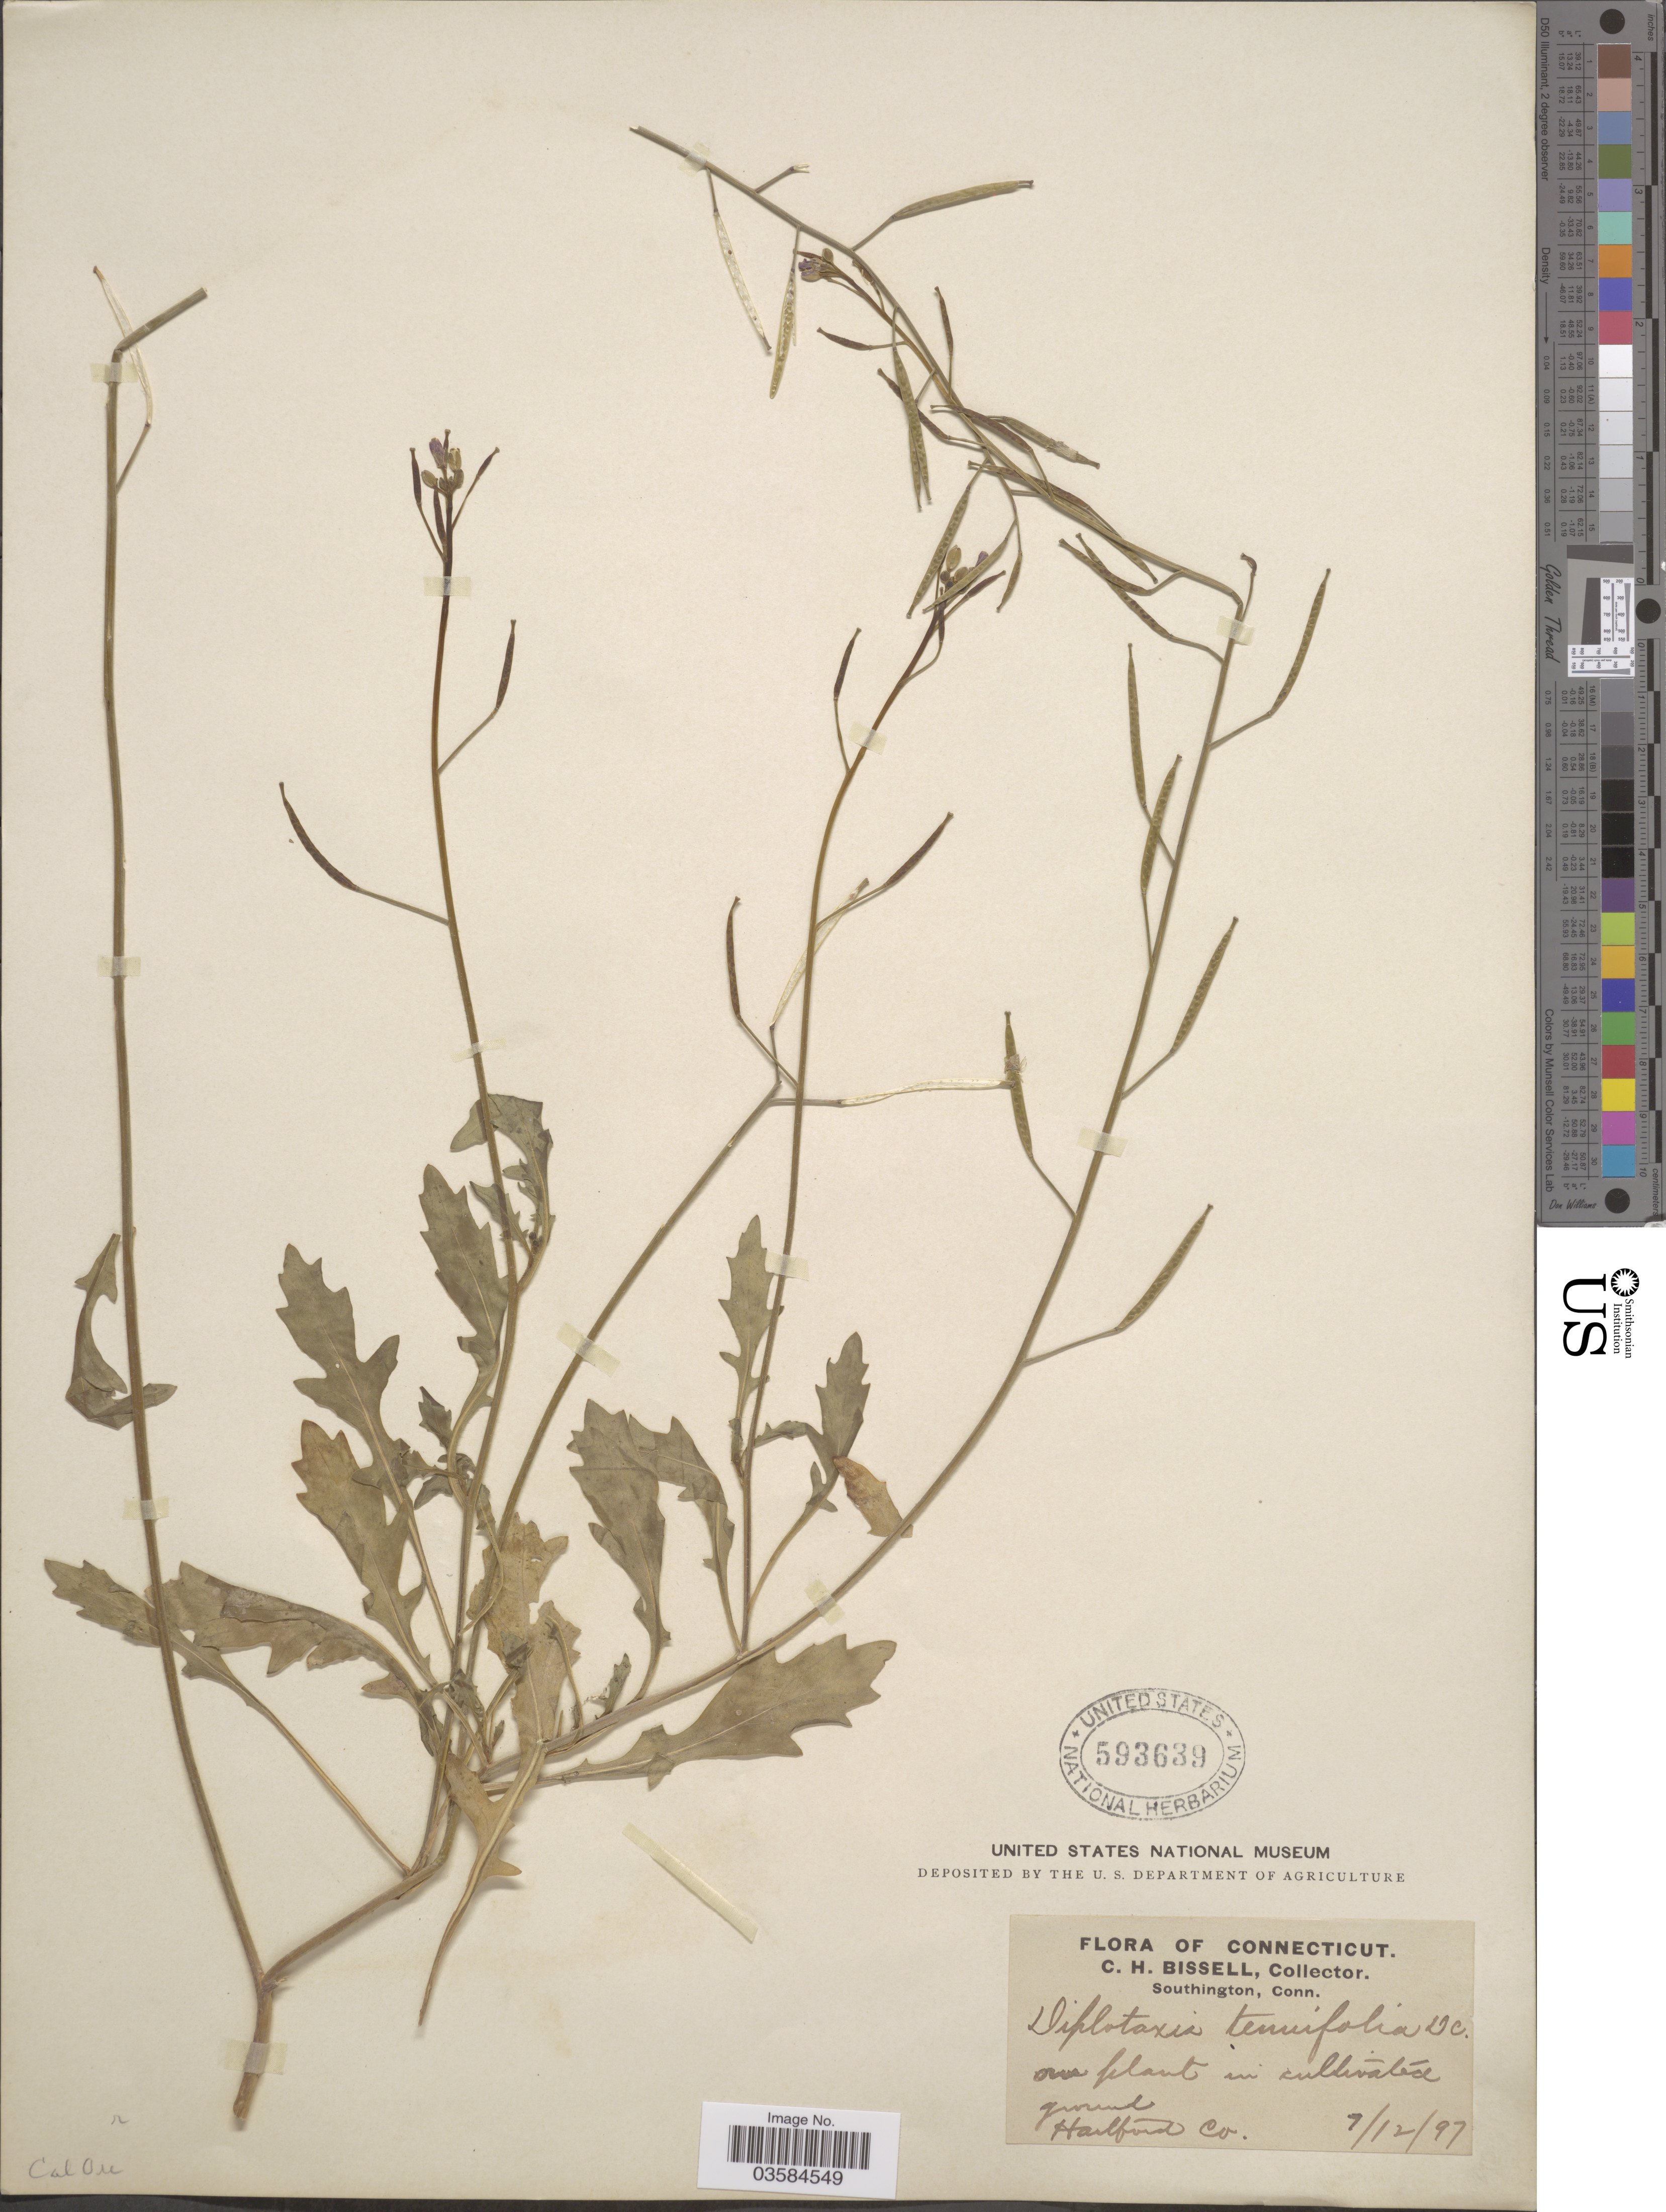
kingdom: Plantae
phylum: Tracheophyta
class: Magnoliopsida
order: Brassicales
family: Brassicaceae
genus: Diplotaxis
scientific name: Diplotaxis tenuifolia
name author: (L.) DC.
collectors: C. Bissell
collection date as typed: Transcribed d/m/y: 12/7/97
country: United States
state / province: Connecticut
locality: Hartford Co.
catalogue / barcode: US 593639